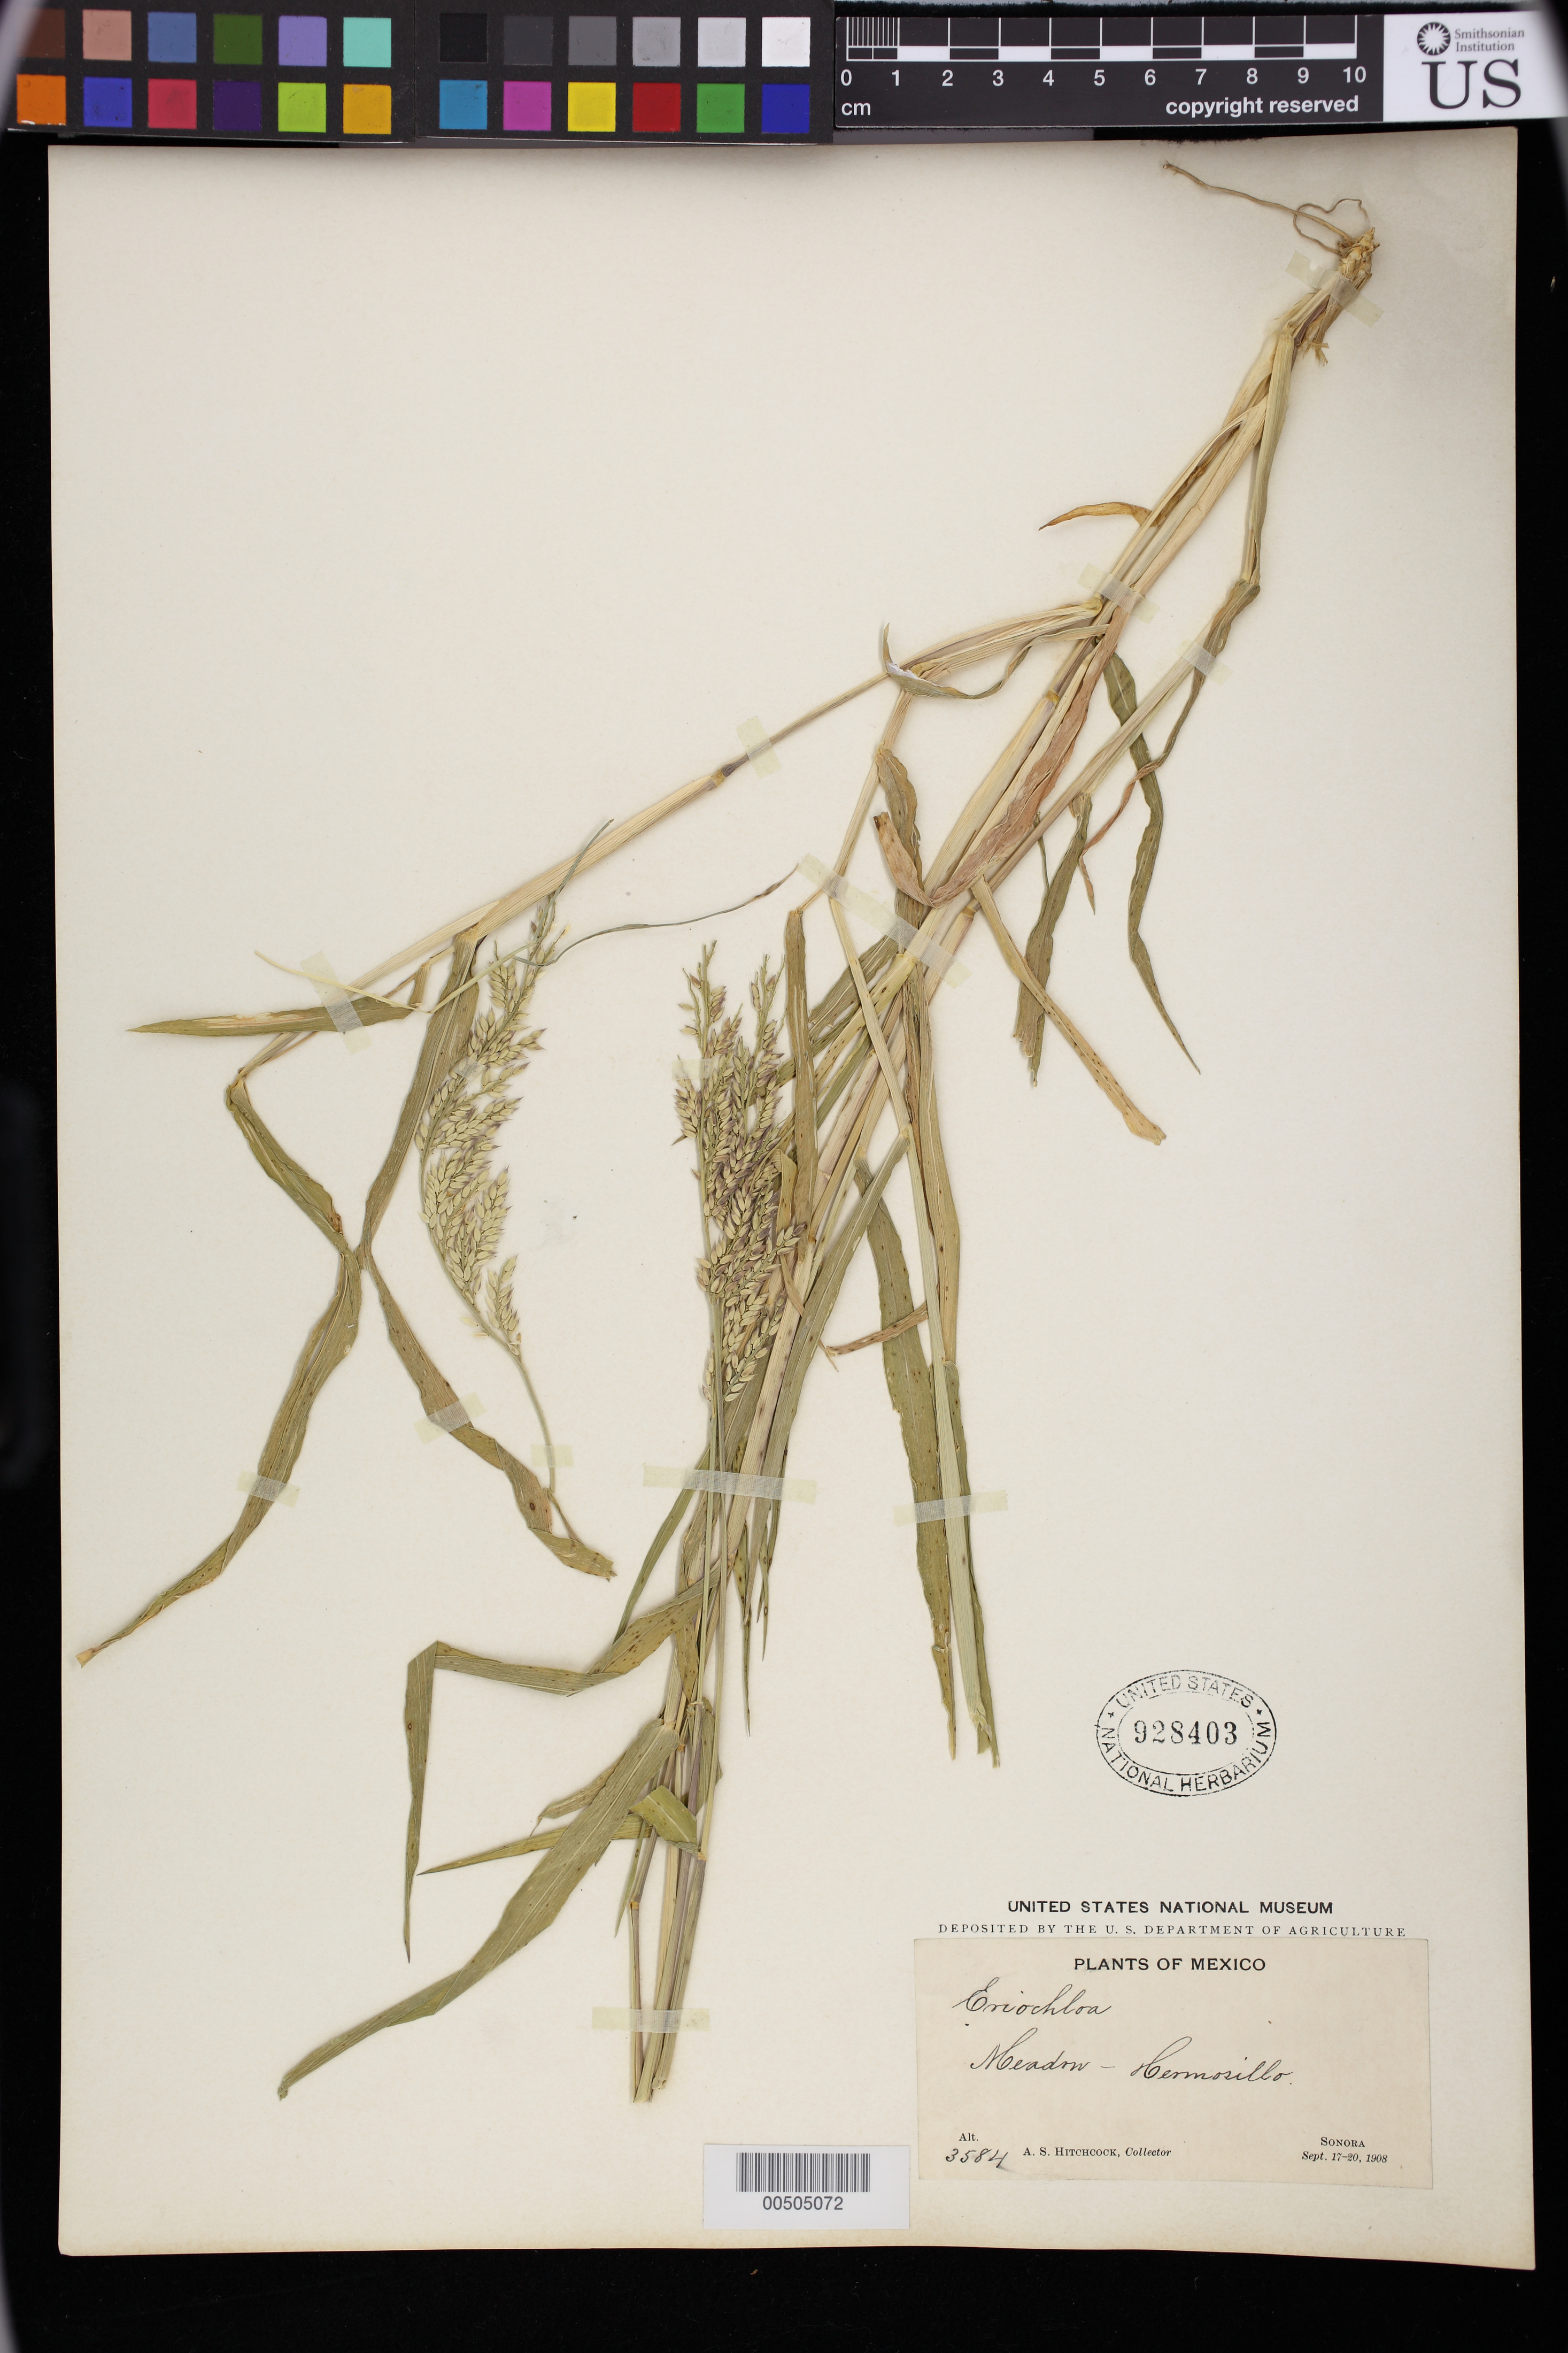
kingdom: Plantae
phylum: Tracheophyta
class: Liliopsida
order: Poales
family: Poaceae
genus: Eriochloa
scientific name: Eriochloa gracilis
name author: (E. Fourn.) E. Hitchc.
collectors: A. S. Hitchcock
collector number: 3584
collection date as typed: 17 Sep 1908 to 20 Sep 1908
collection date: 1908-09-17/1908-09-20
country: Mexico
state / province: Sonora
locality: Hermosillo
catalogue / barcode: US 928403